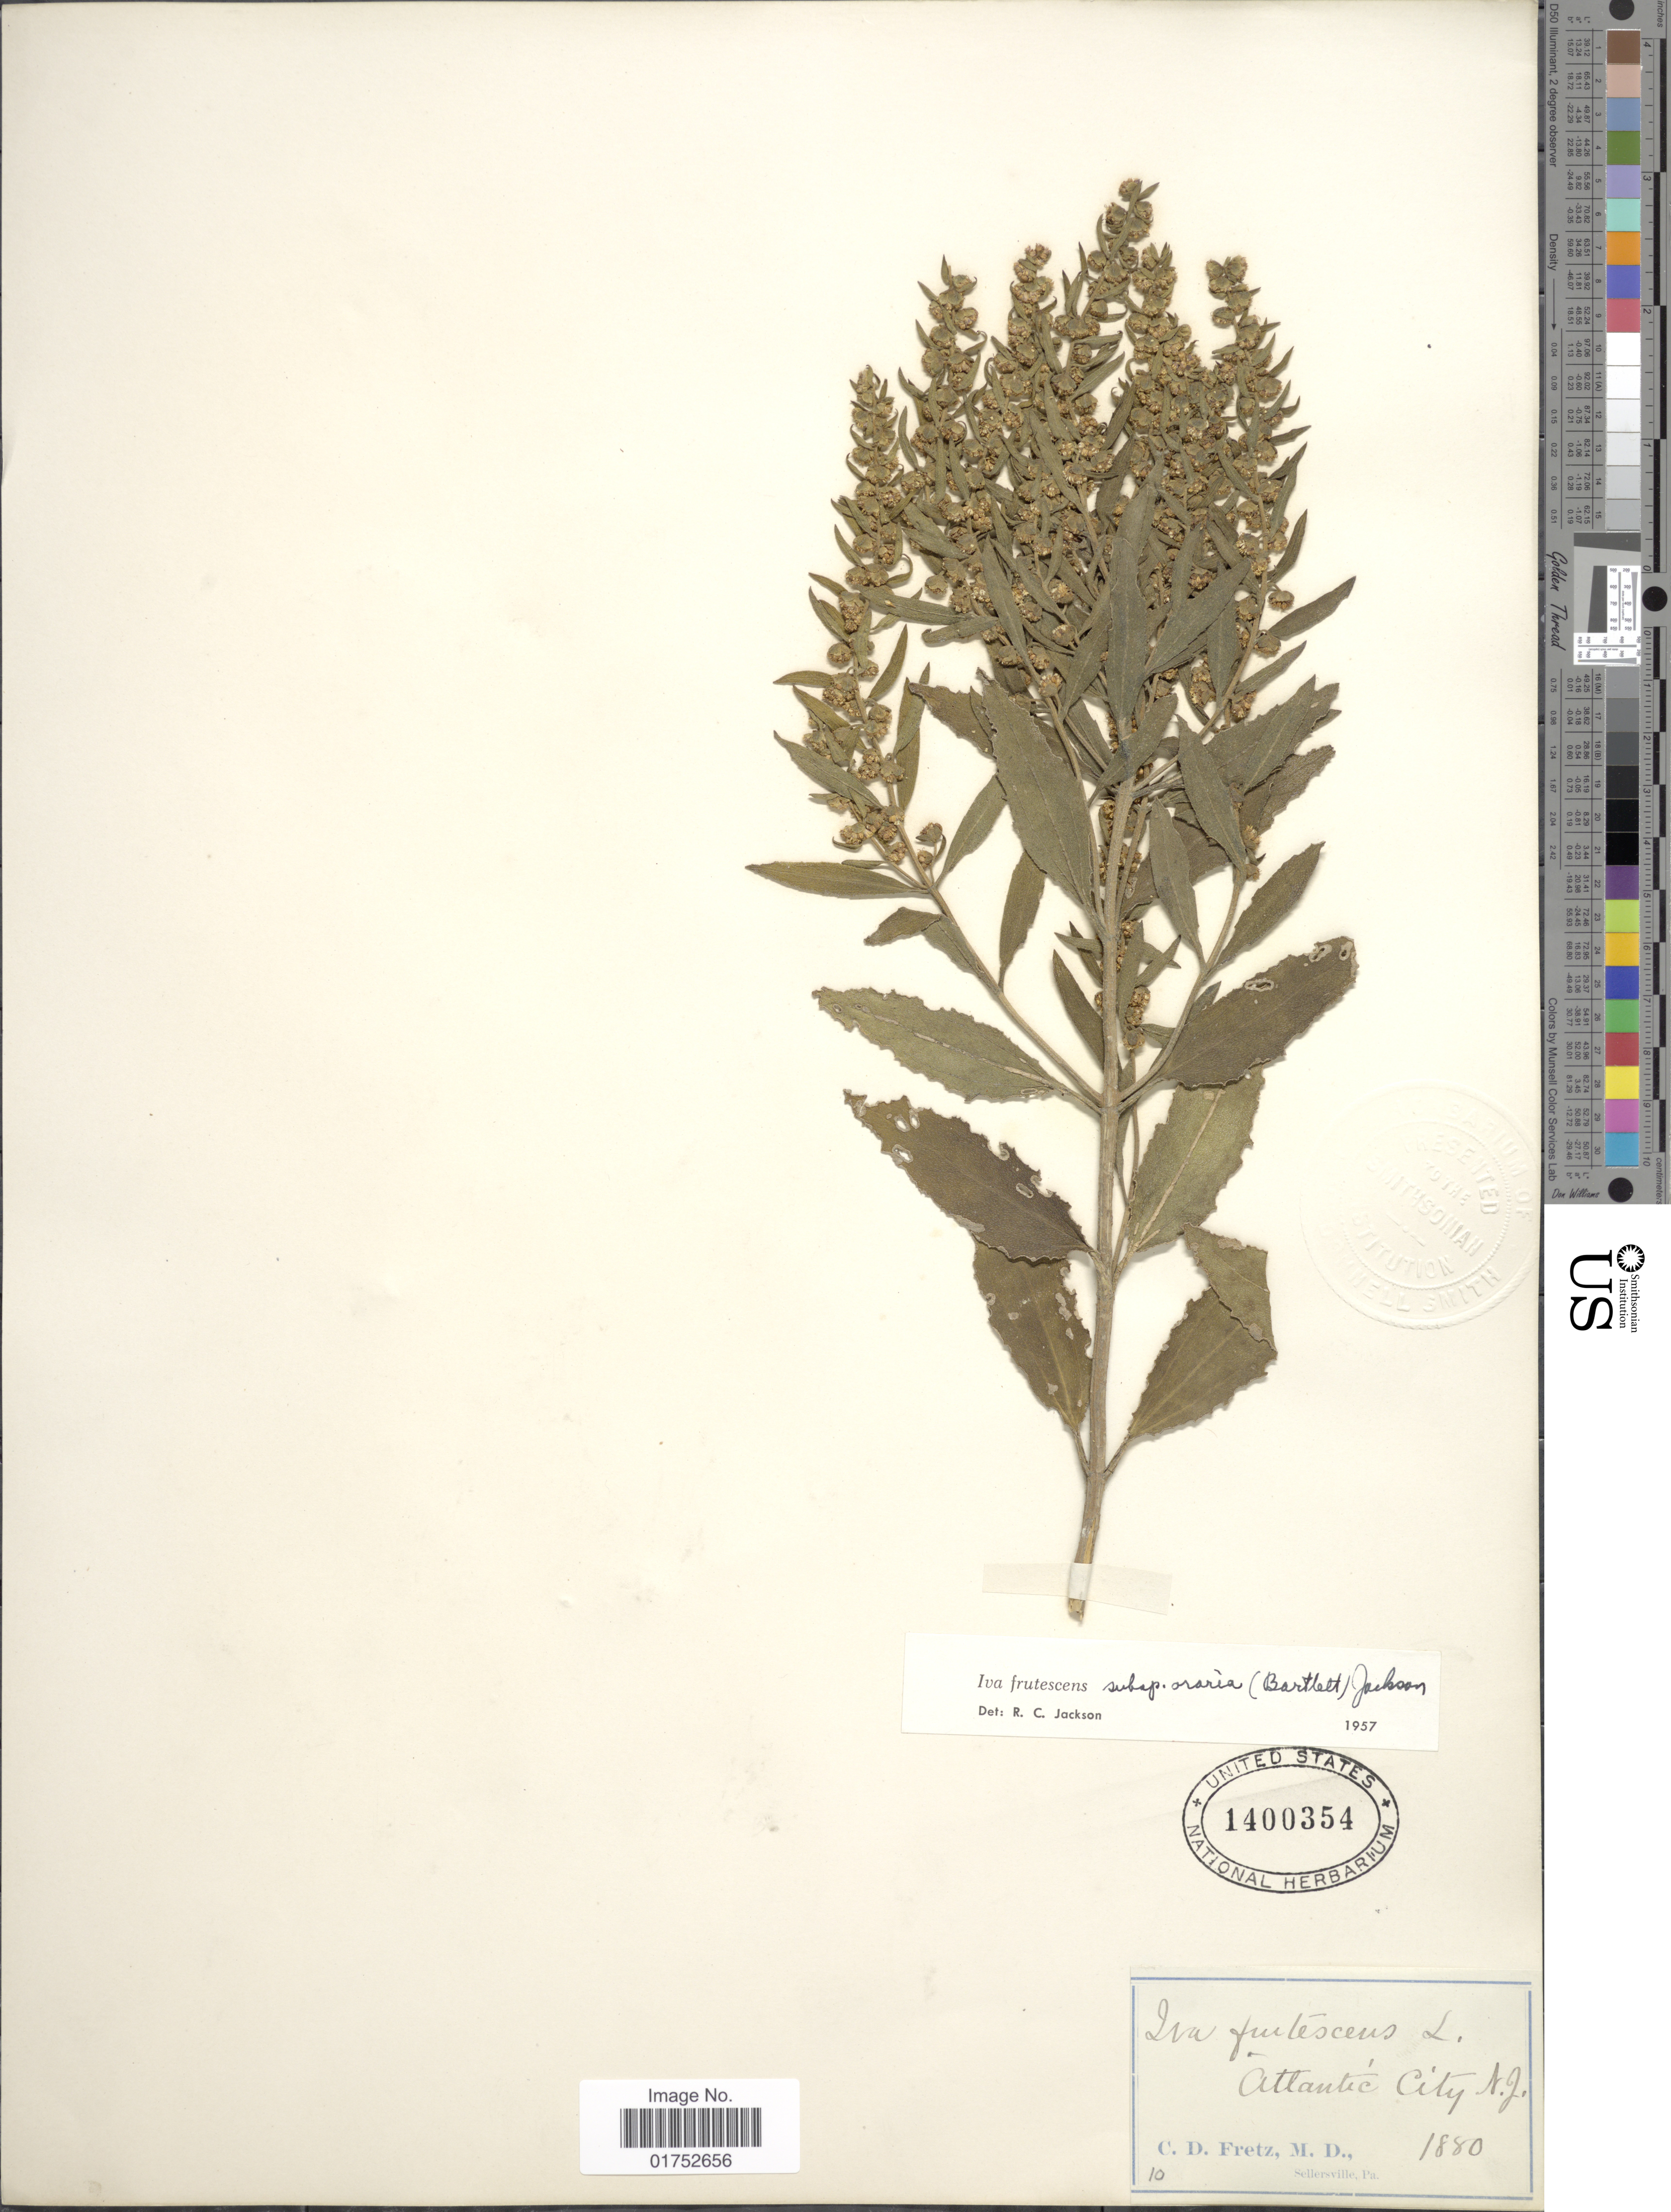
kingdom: Plantae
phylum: Tracheophyta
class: Magnoliopsida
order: Asterales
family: Asteraceae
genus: Iva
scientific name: Iva frutescens subsp. oraria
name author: (Bartlett) R.C. Jacks.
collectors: C. D. Fretz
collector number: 10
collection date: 1880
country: United States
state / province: New Jersey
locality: Atlantic City, N. J.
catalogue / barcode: US 1400354